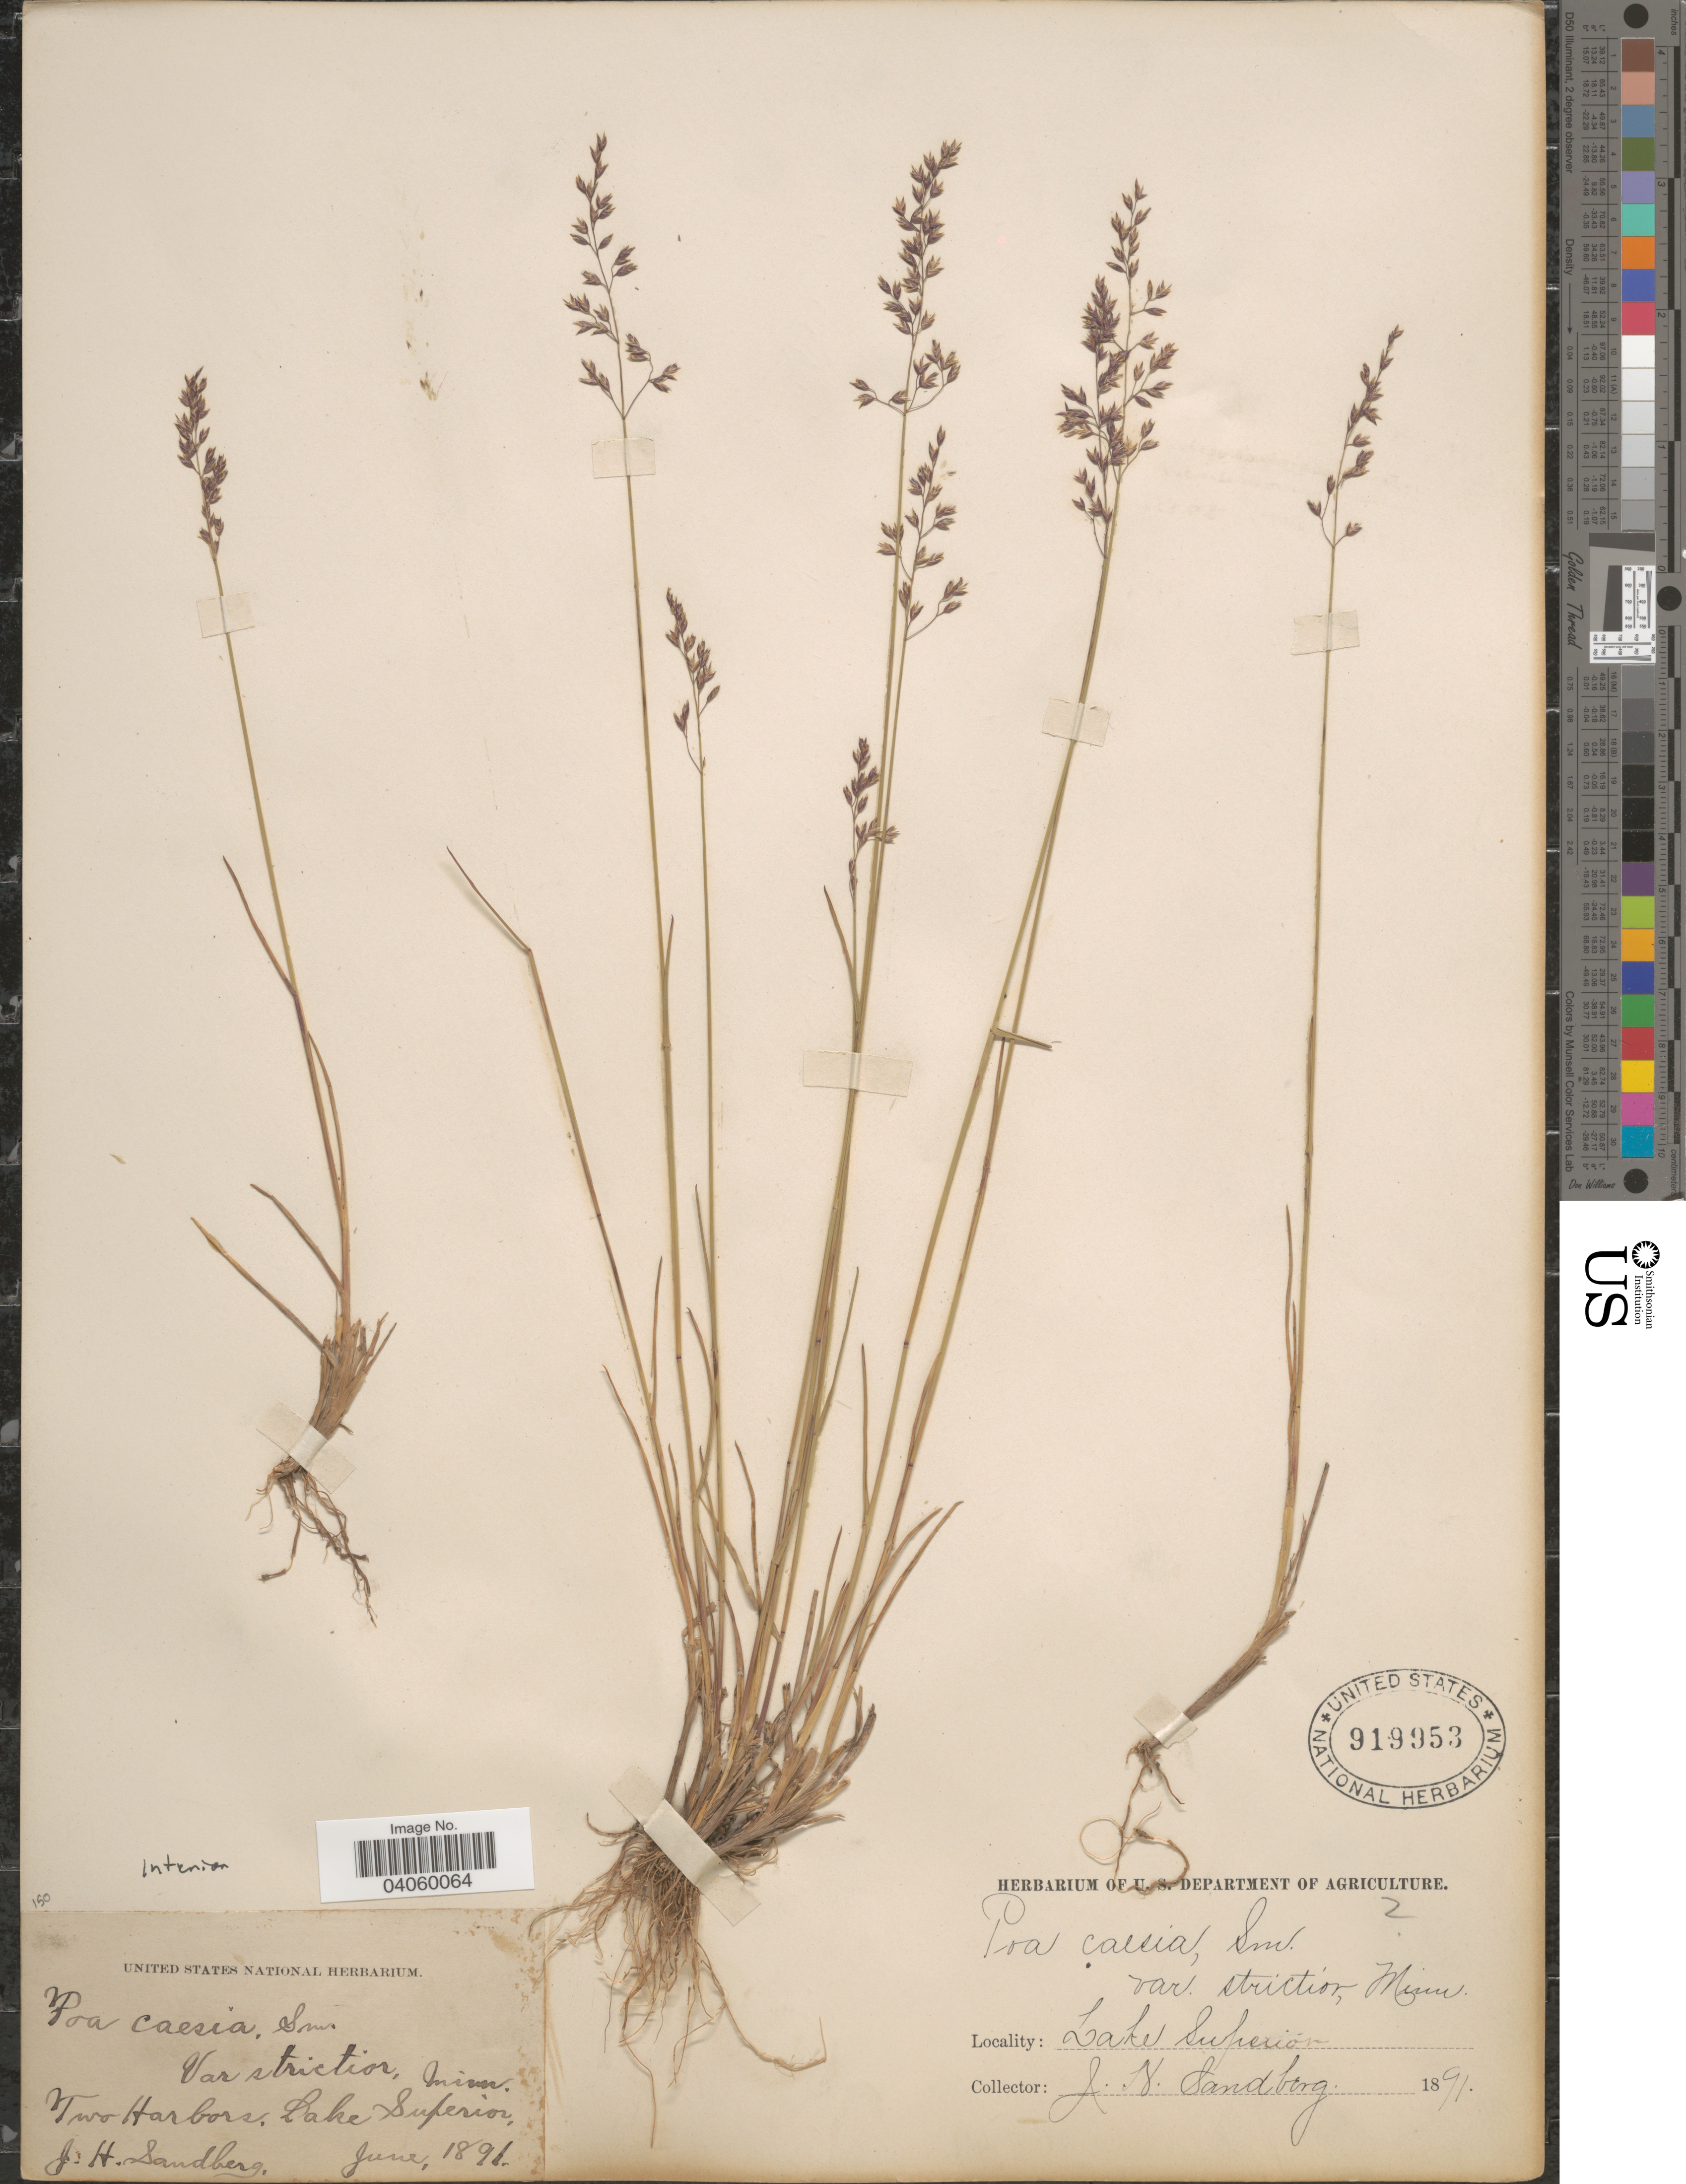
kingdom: Plantae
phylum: Tracheophyta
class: Liliopsida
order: Poales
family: Poaceae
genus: Poa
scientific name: Poa glauca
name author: Vahl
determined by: Soreng, Robert J., Research Associate (BOT), Smithsonian Institution - National Museum of Natural History (UNITED STATES)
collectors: J. H. Sandberg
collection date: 1891-06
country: United States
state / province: Minnesota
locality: Two Harbors, Lake Superior.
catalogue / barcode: US 919953